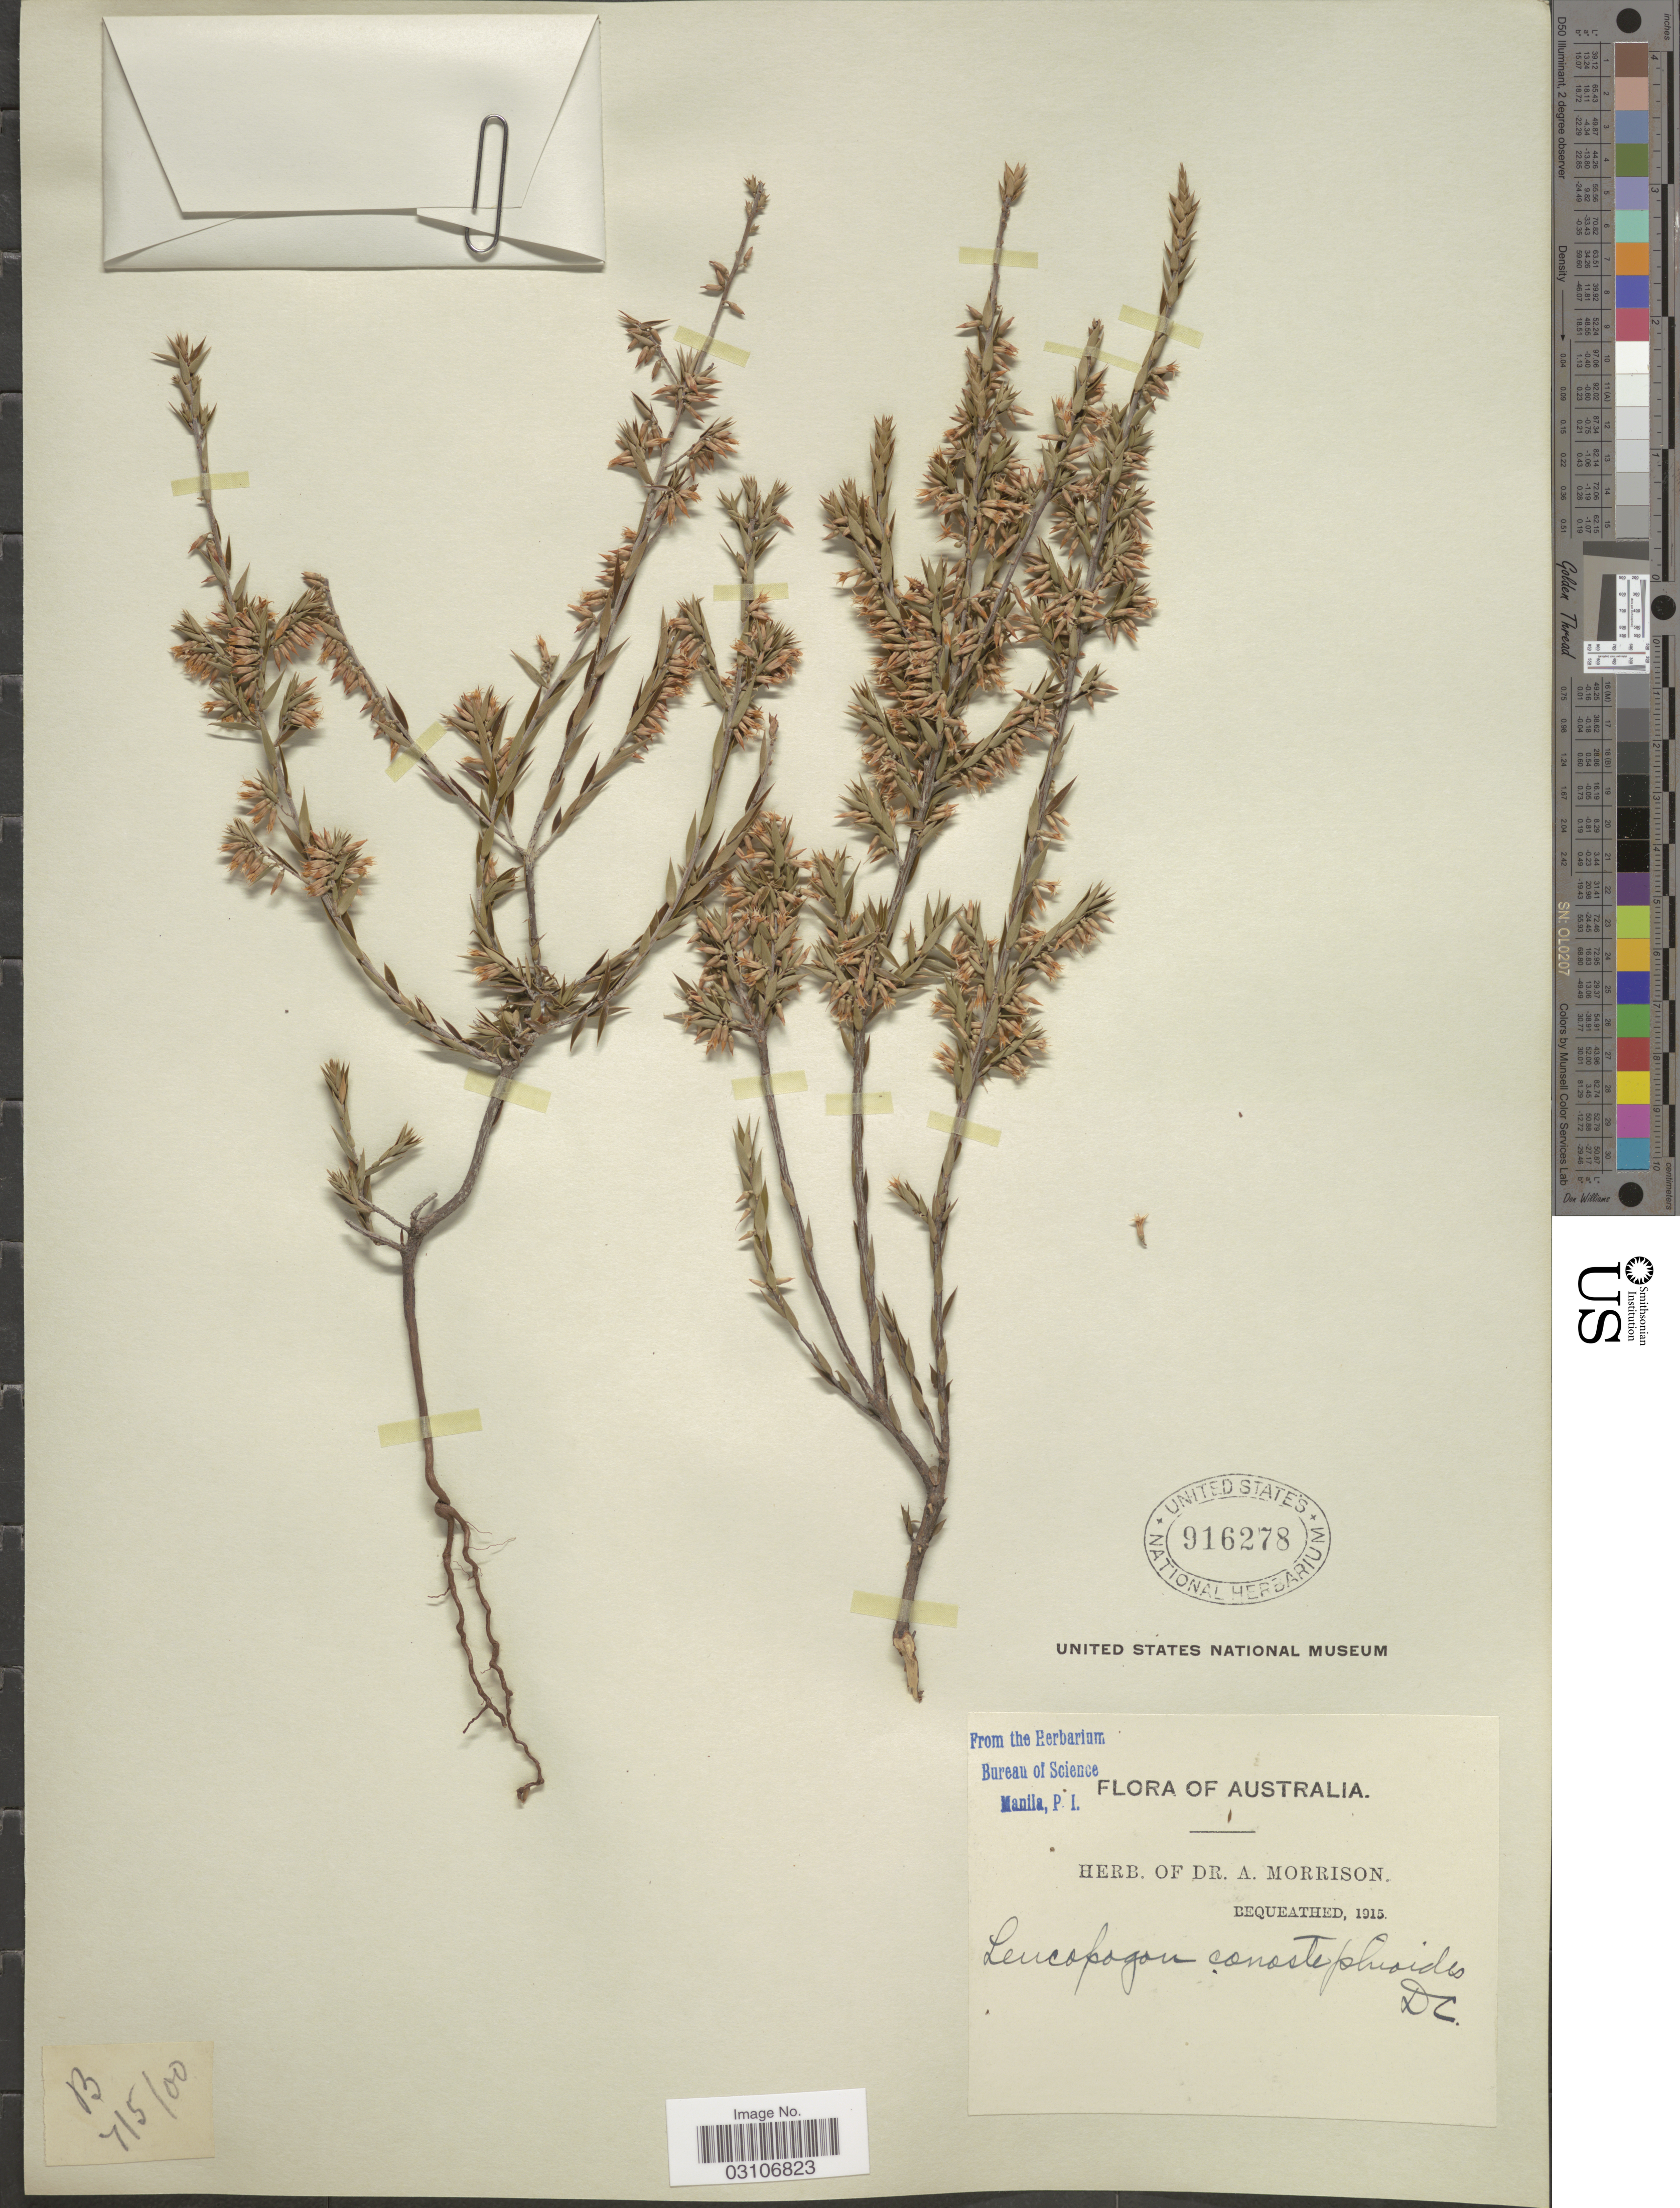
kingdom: Plantae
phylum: Tracheophyta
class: Magnoliopsida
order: Ericales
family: Ericaceae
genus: Leucopogon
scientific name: Leucopogon conostephioides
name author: DC.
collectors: ex herb. Dr. A. Morrison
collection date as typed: Transcribed d/m/y: 7/5/0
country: Australia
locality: B.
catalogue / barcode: US 916278